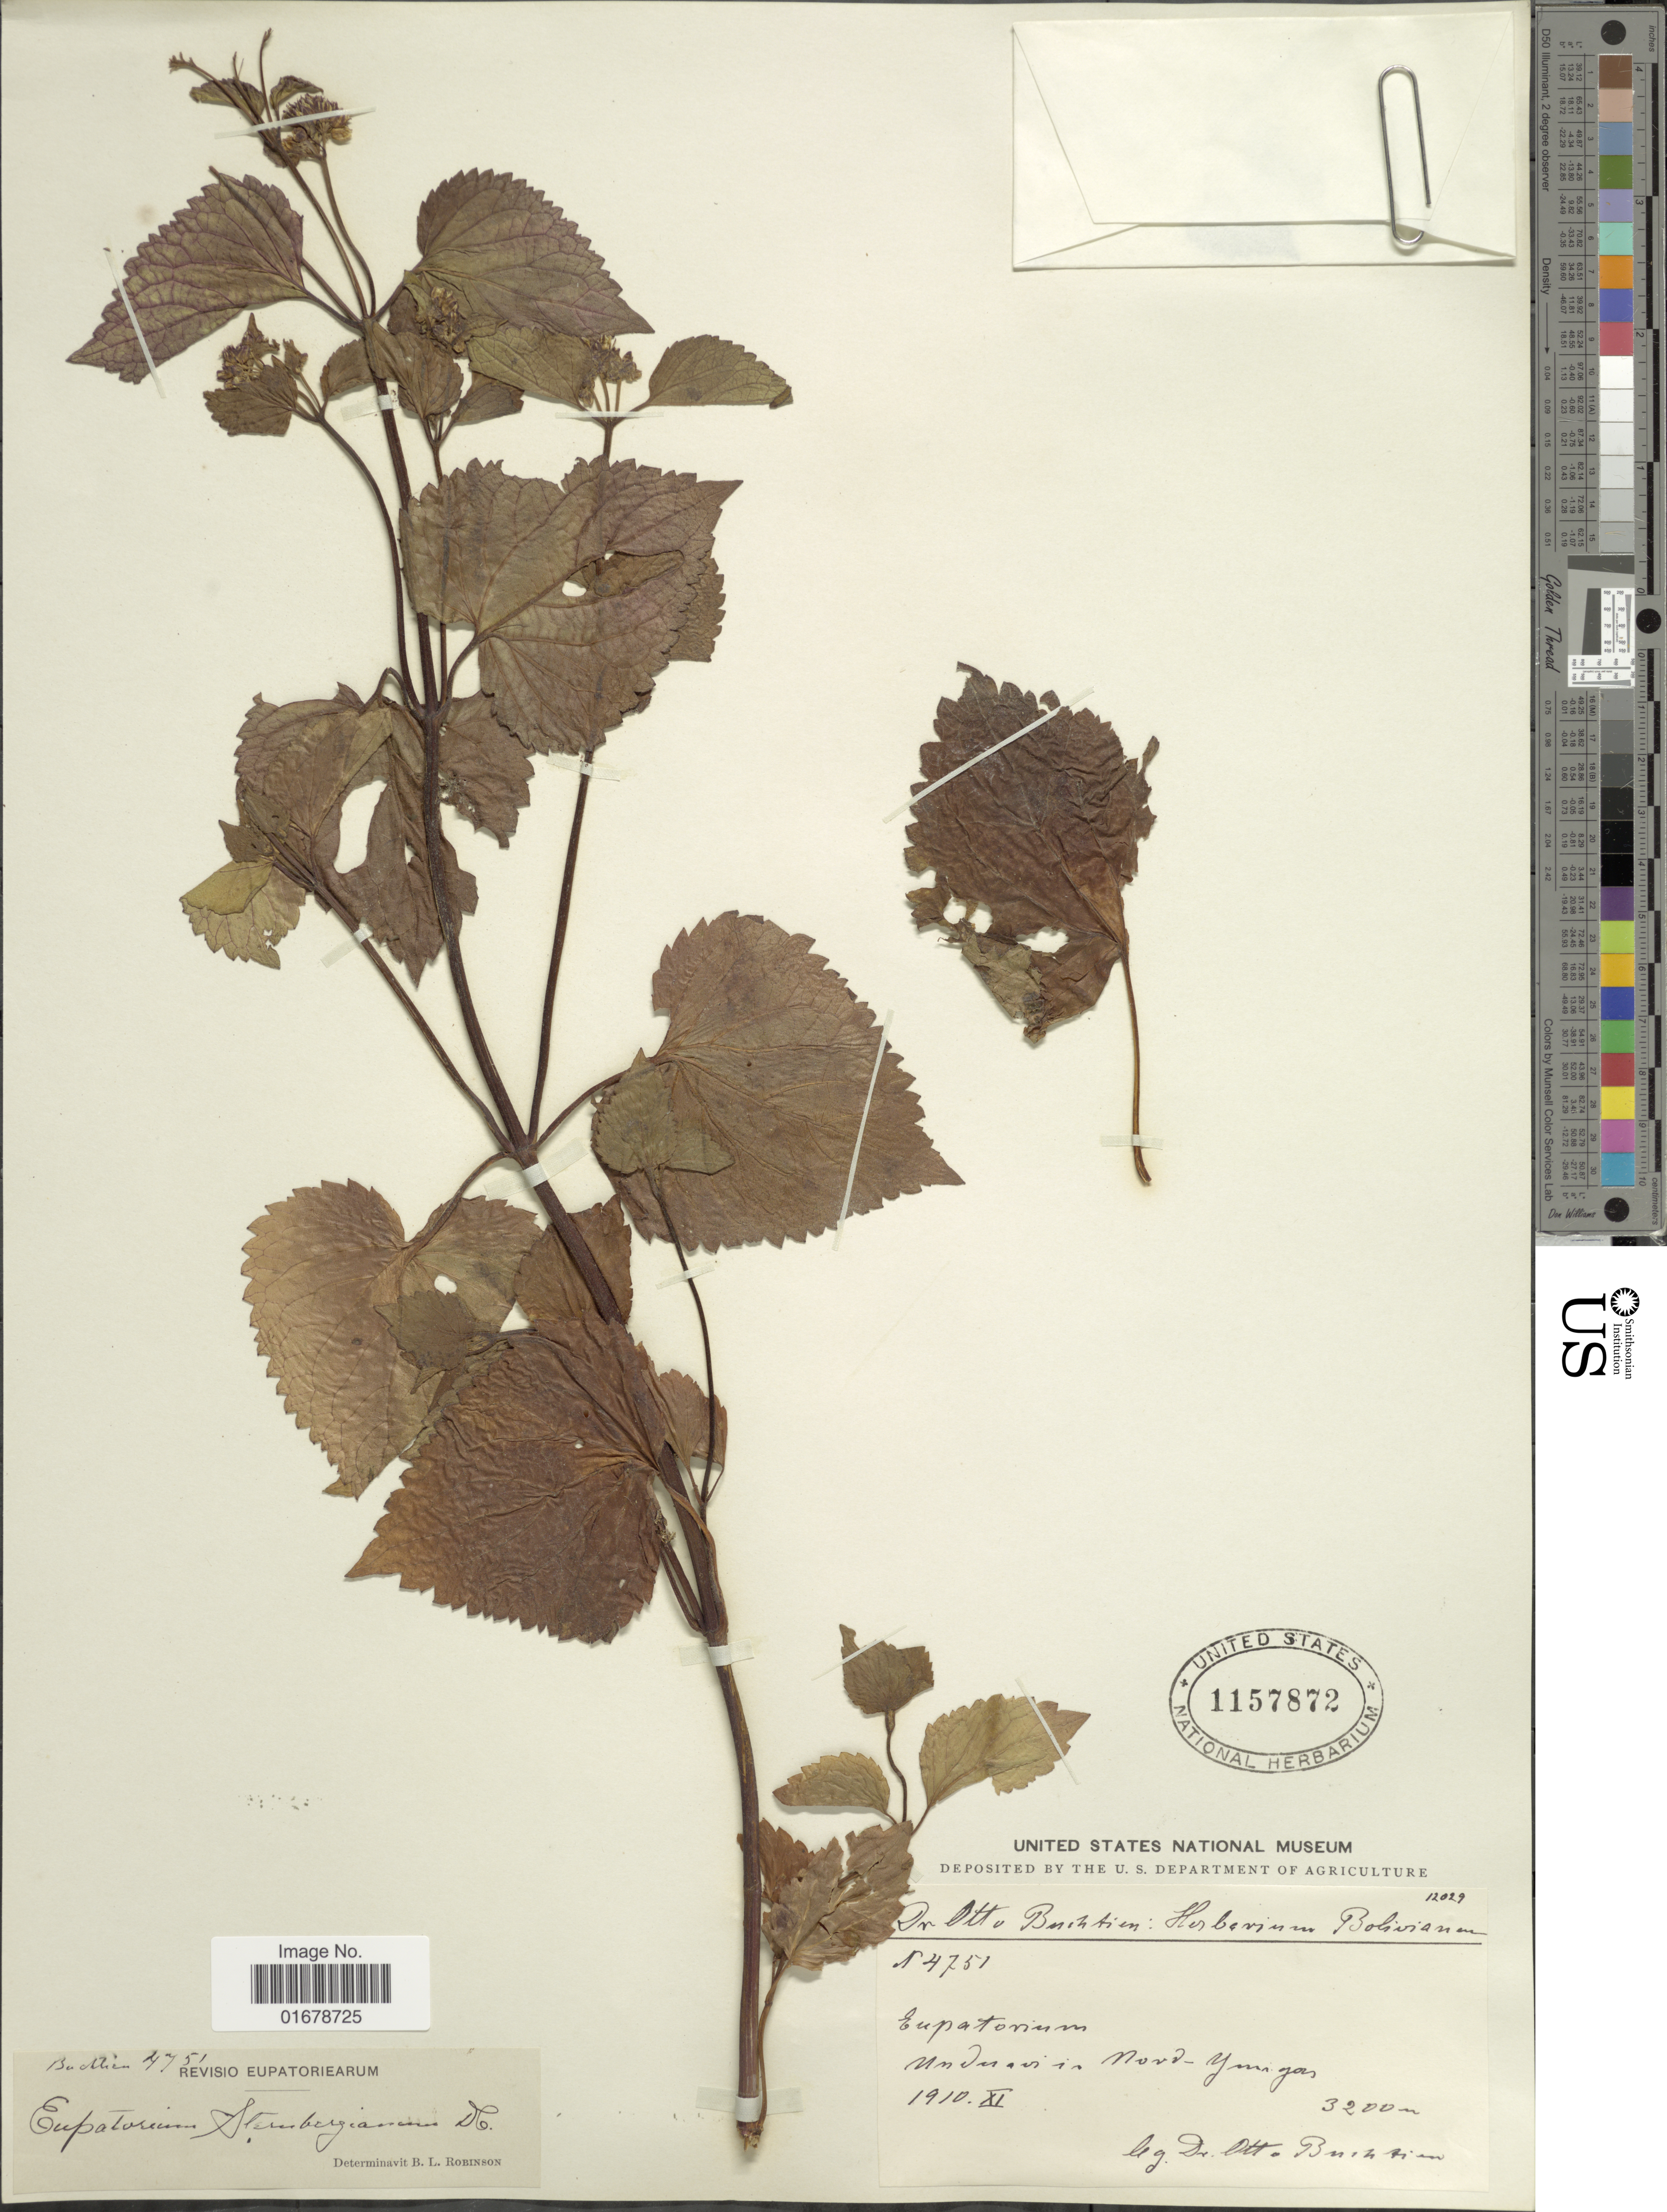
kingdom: Plantae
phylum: Tracheophyta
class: Magnoliopsida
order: Asterales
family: Asteraceae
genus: Ageratina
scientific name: Ageratina sternbergiana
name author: (DC.) R.M. King & H. Rob.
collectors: O. Buchtien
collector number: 4751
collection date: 1910-11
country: Bolivia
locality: Unduavi, Nord-Yungas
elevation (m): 3200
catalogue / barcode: US 1157872